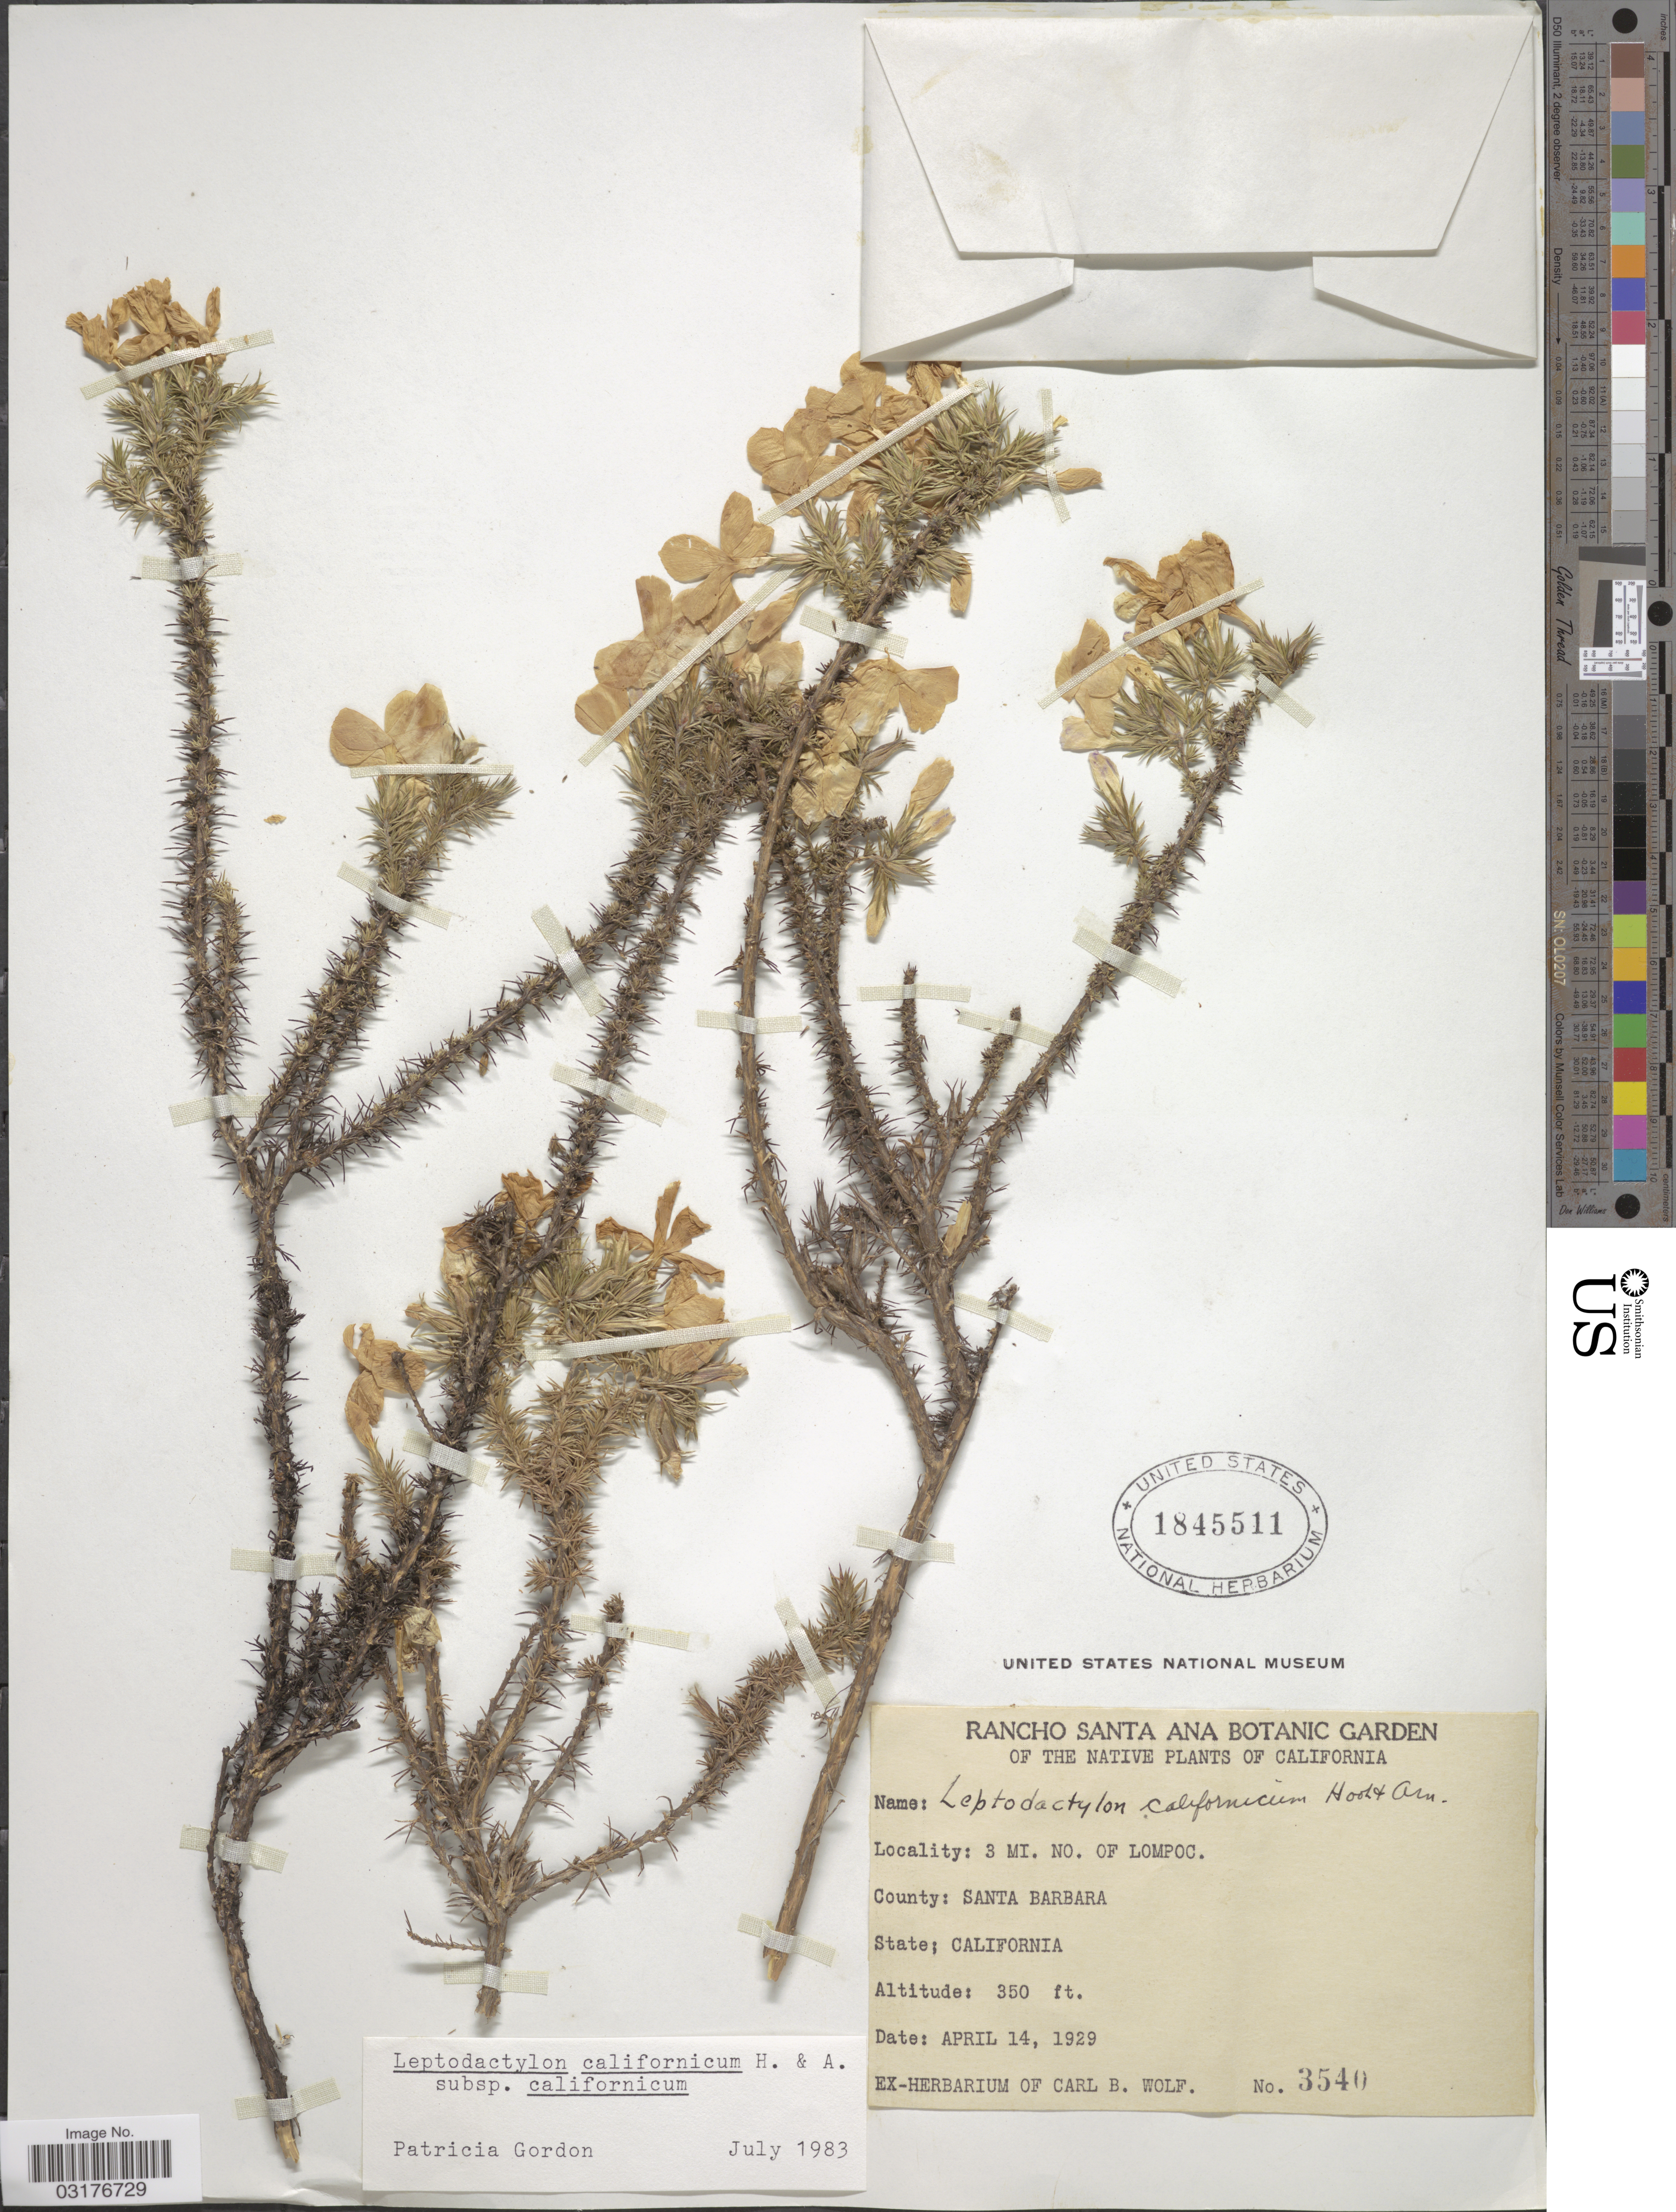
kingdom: Plantae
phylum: Tracheophyta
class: Magnoliopsida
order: Ericales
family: Polemoniaceae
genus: Linanthus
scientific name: Linanthus californicus subsp. californicus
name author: (Hook. & Arn.) J.M. Porter & L.A. Johnson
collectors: ex herb. Carl B. Wolf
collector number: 3540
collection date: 1929-04-14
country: United States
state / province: California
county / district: Santa Barbara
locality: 3 mi. no. of Lompoc. County: Santa Barbara.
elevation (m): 107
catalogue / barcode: US 1845511